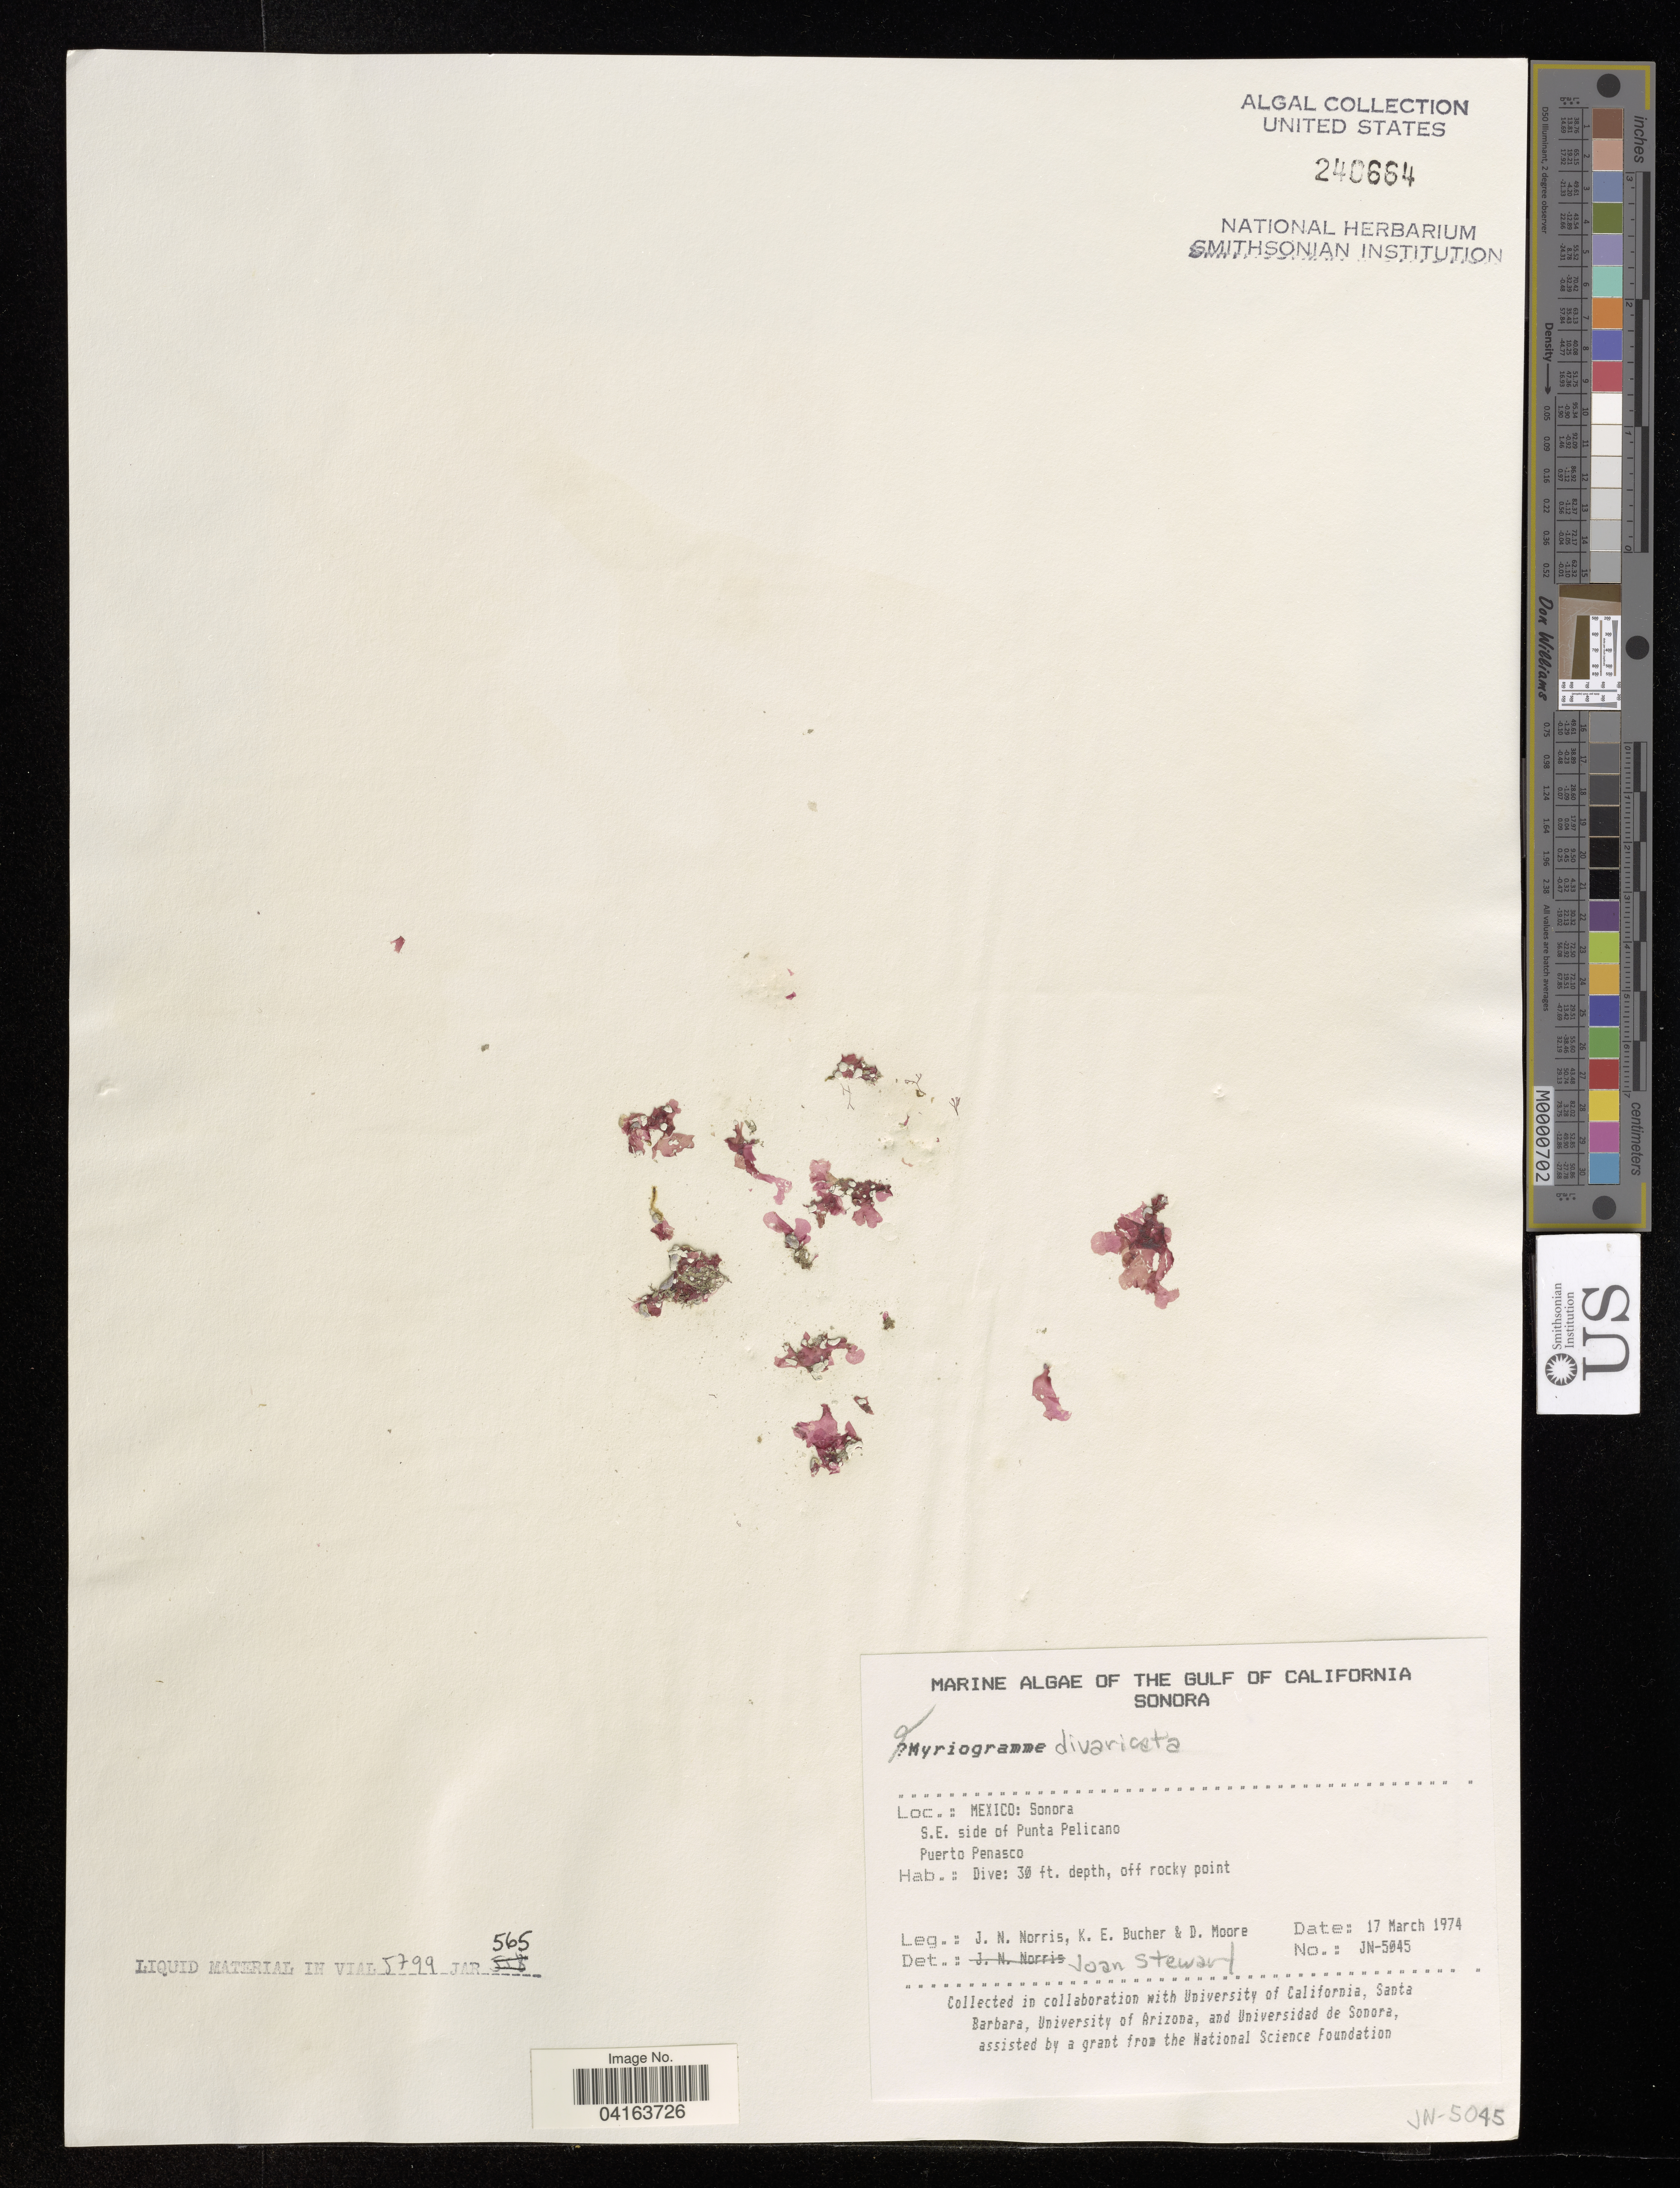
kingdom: Plantae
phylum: Rhodophyta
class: Florideophyceae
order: Ceramiales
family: Delesseriaceae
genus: Myriogramme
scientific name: Myriogramme divaricata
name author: E.Y. Dawson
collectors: J. Norris, K. E. Bucher & D. Moore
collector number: JN-5045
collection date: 1974-03-17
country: Mexico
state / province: Sonora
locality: S.E. side of Punta Pelicano. Puerto Penasco.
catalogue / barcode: US 240664